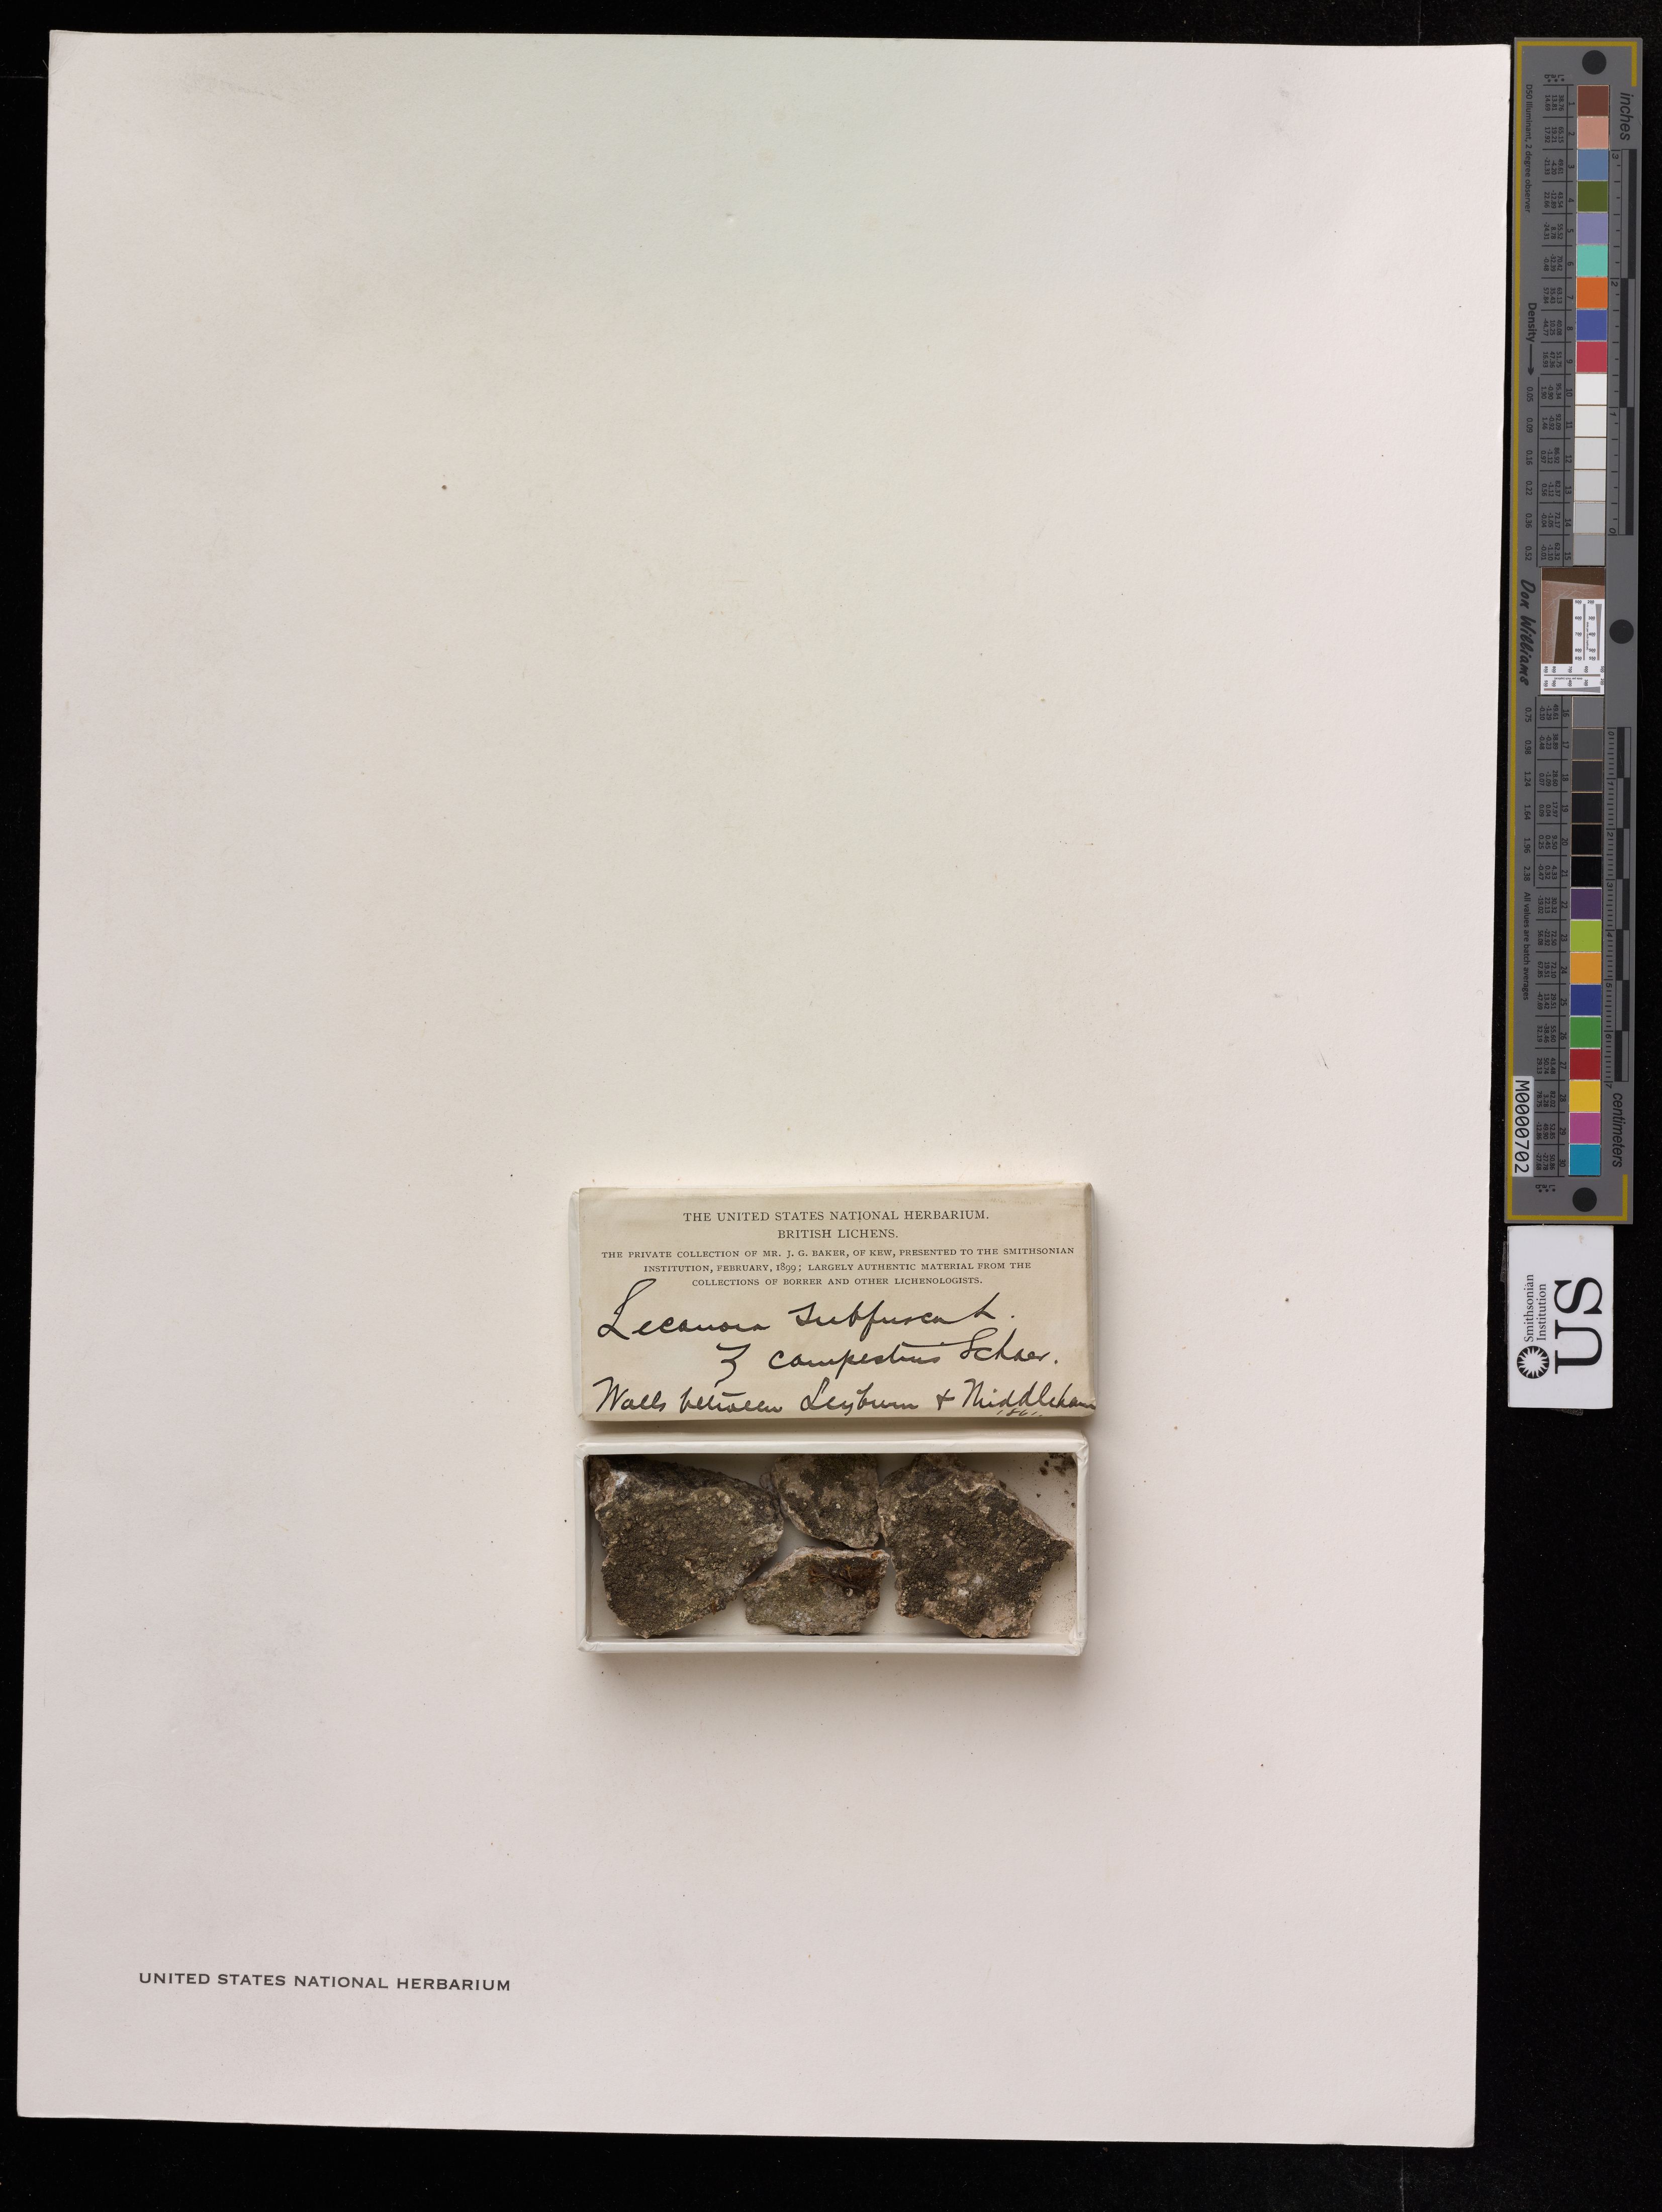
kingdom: Fungi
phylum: Ascomycota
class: Lecanoromycetes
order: Lecanorales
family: Lecanoraceae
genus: Lecanora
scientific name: Lecanora subfusca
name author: (L.) Ach.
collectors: ex herb. J.G. Baker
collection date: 1861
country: United Kingdom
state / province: England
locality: Walls between Leyburn and Middleham.